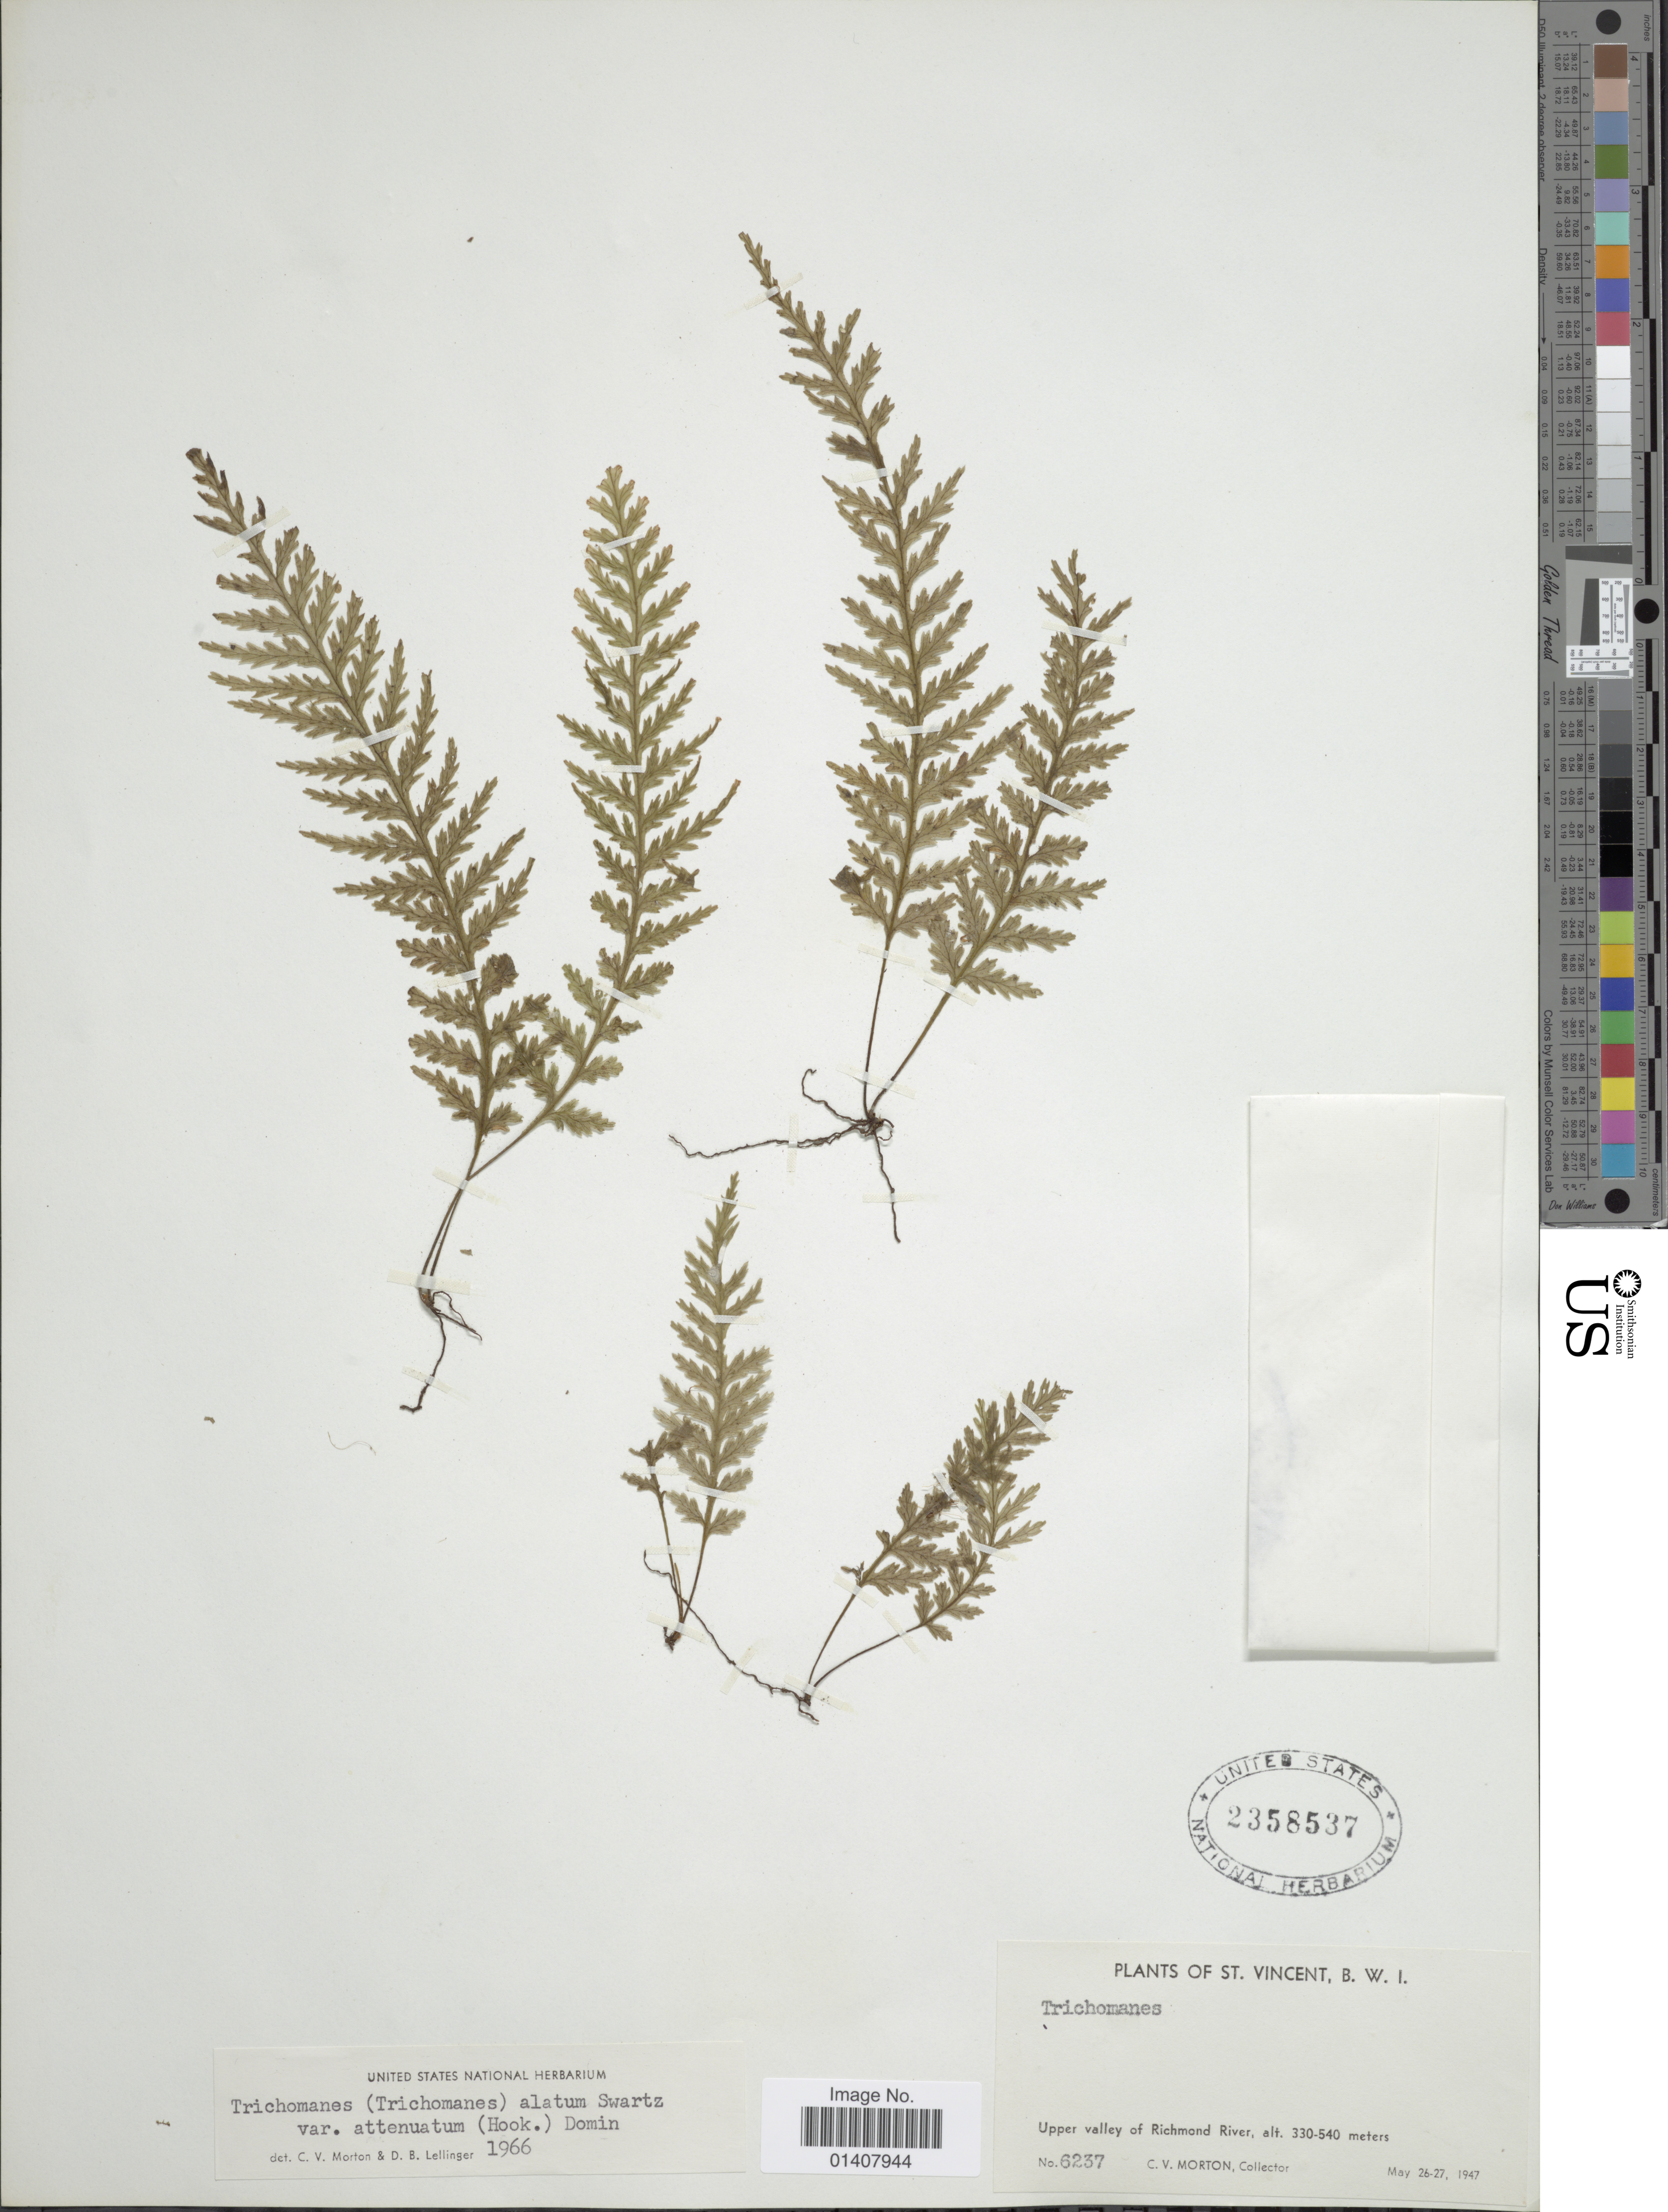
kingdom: Plantae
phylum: Tracheophyta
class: Polypodiopsida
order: Hymenophyllales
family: Hymenophyllaceae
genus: Trichomanes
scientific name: Trichomanes alatum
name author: Sw.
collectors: C. V. Morton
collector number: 6237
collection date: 1947-05-26/1947-05-27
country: St. Vincent - Grenadines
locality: St.Vincent, B.W.I., Upper valley of Richmond River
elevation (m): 330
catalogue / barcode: US 2358537